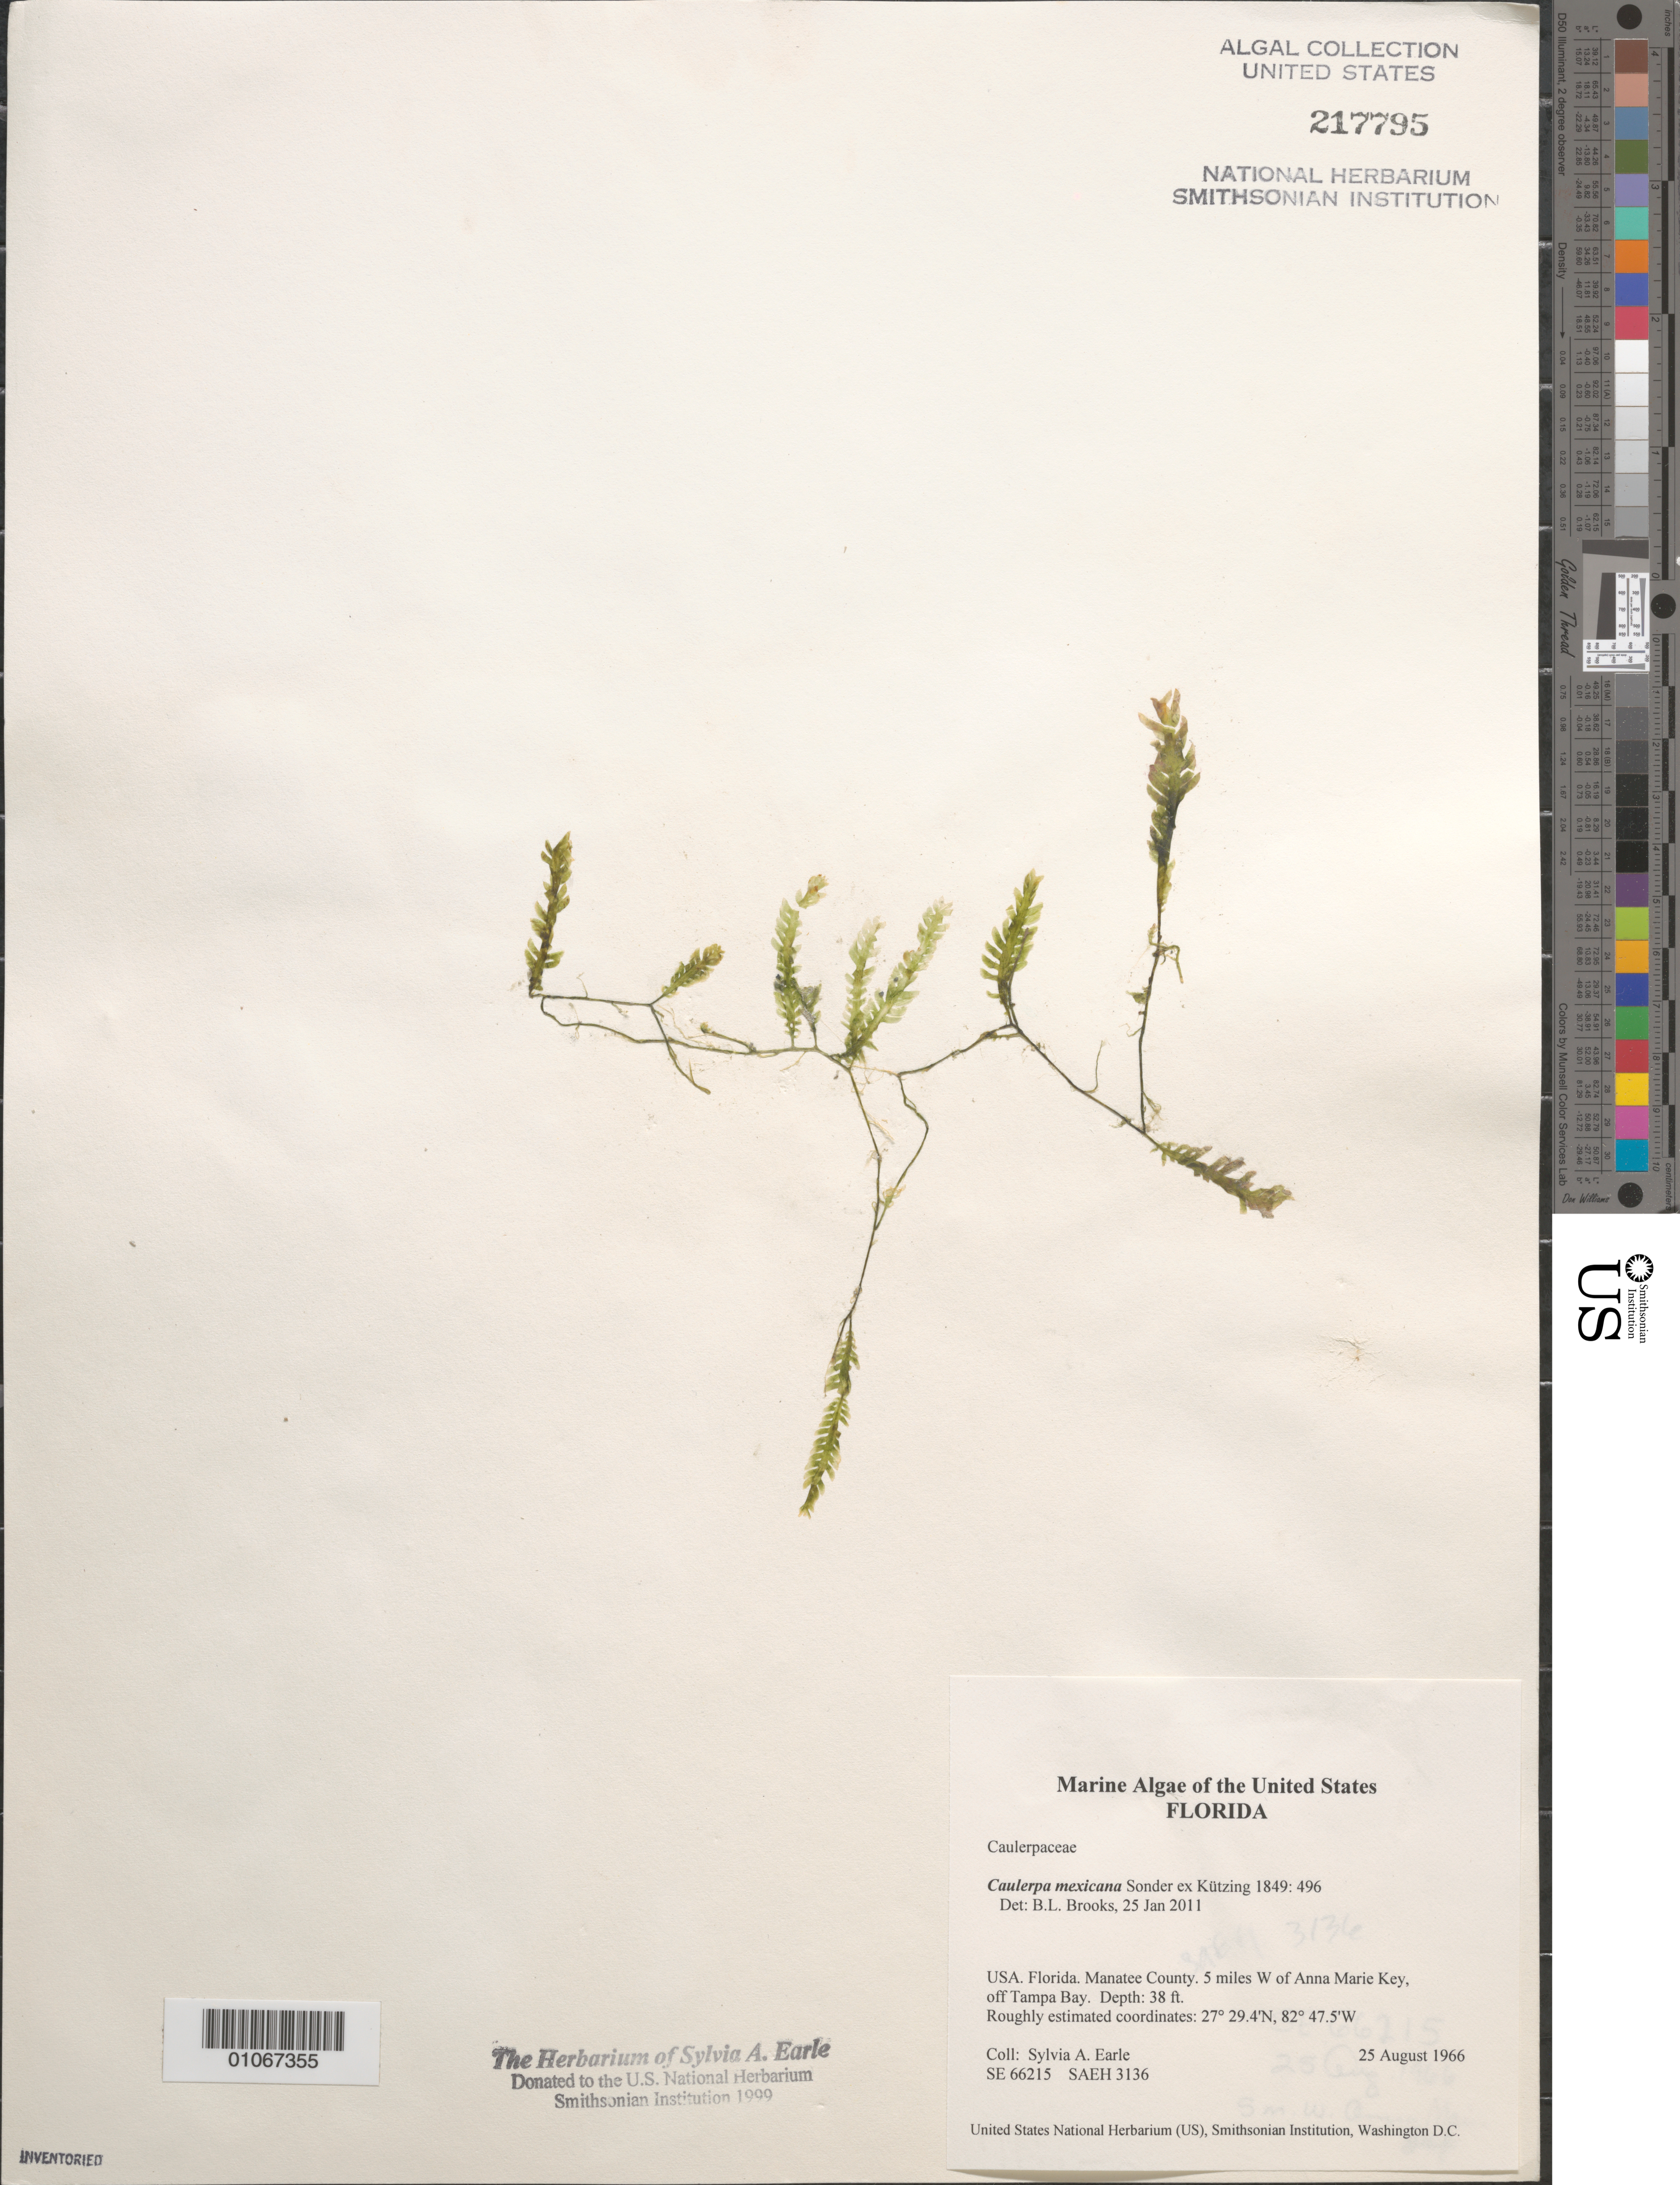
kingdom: Plantae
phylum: Chlorophyta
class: Ulvophyceae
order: Bryopsidales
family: Caulerpaceae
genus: Caulerpa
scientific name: Caulerpa mexicana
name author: Sond. ex Kütz.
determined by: Brooks, B. L., (BOT), Smithsonian Institution - National Museum of Natural History (UNITED STATES)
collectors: S. A. Earle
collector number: SE 66215 & SAEH 3136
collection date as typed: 25 Aug 1966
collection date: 1966-08-25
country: United States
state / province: Florida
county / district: Manatee County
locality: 5 miles west of Anna Maria Key (Island), off Tampa Bay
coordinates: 27 29.4'N, 82 47.5'W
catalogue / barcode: US 217795